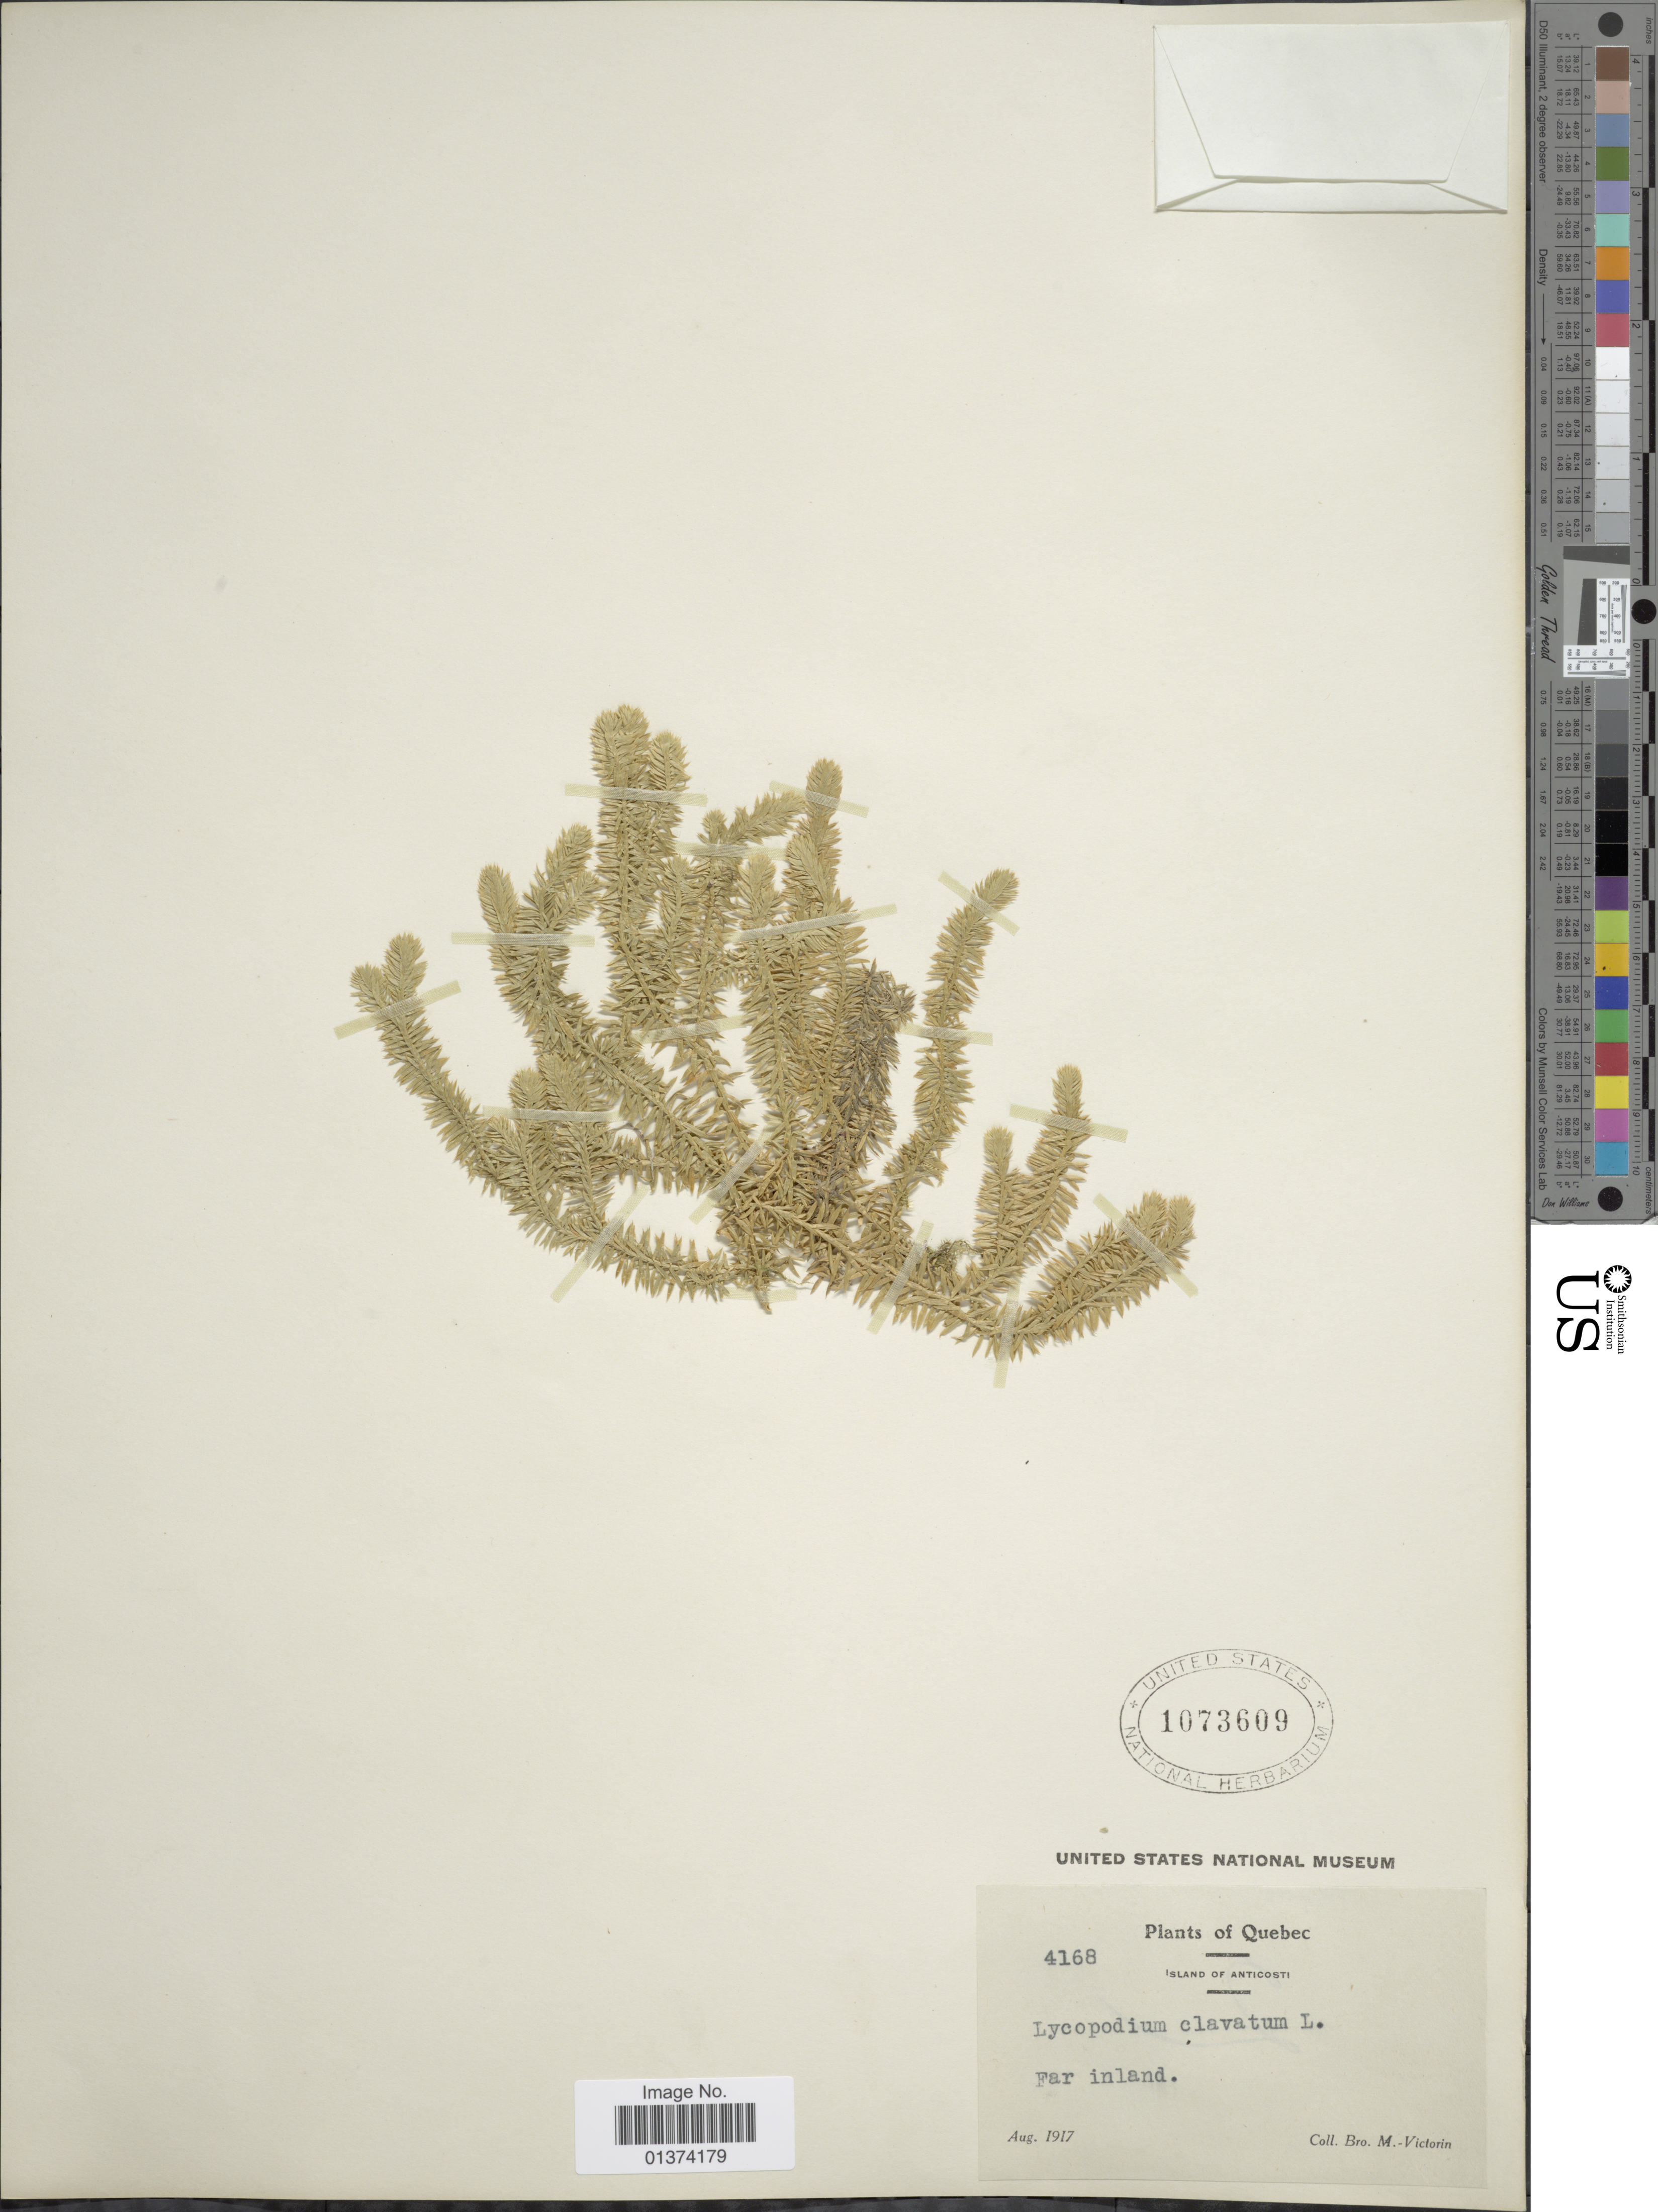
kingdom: Plantae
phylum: Tracheophyta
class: Lycopodiopsida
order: Lycopodiales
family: Lycopodiaceae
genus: Spinulum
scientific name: Spinulum annotinum subsp. annotinum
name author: (L.) A. Haines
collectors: Fr. Marie-Victorin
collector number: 4168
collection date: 1917-08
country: Canada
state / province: Quebec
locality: Island of Anticosti, Far inland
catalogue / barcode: US 1073609